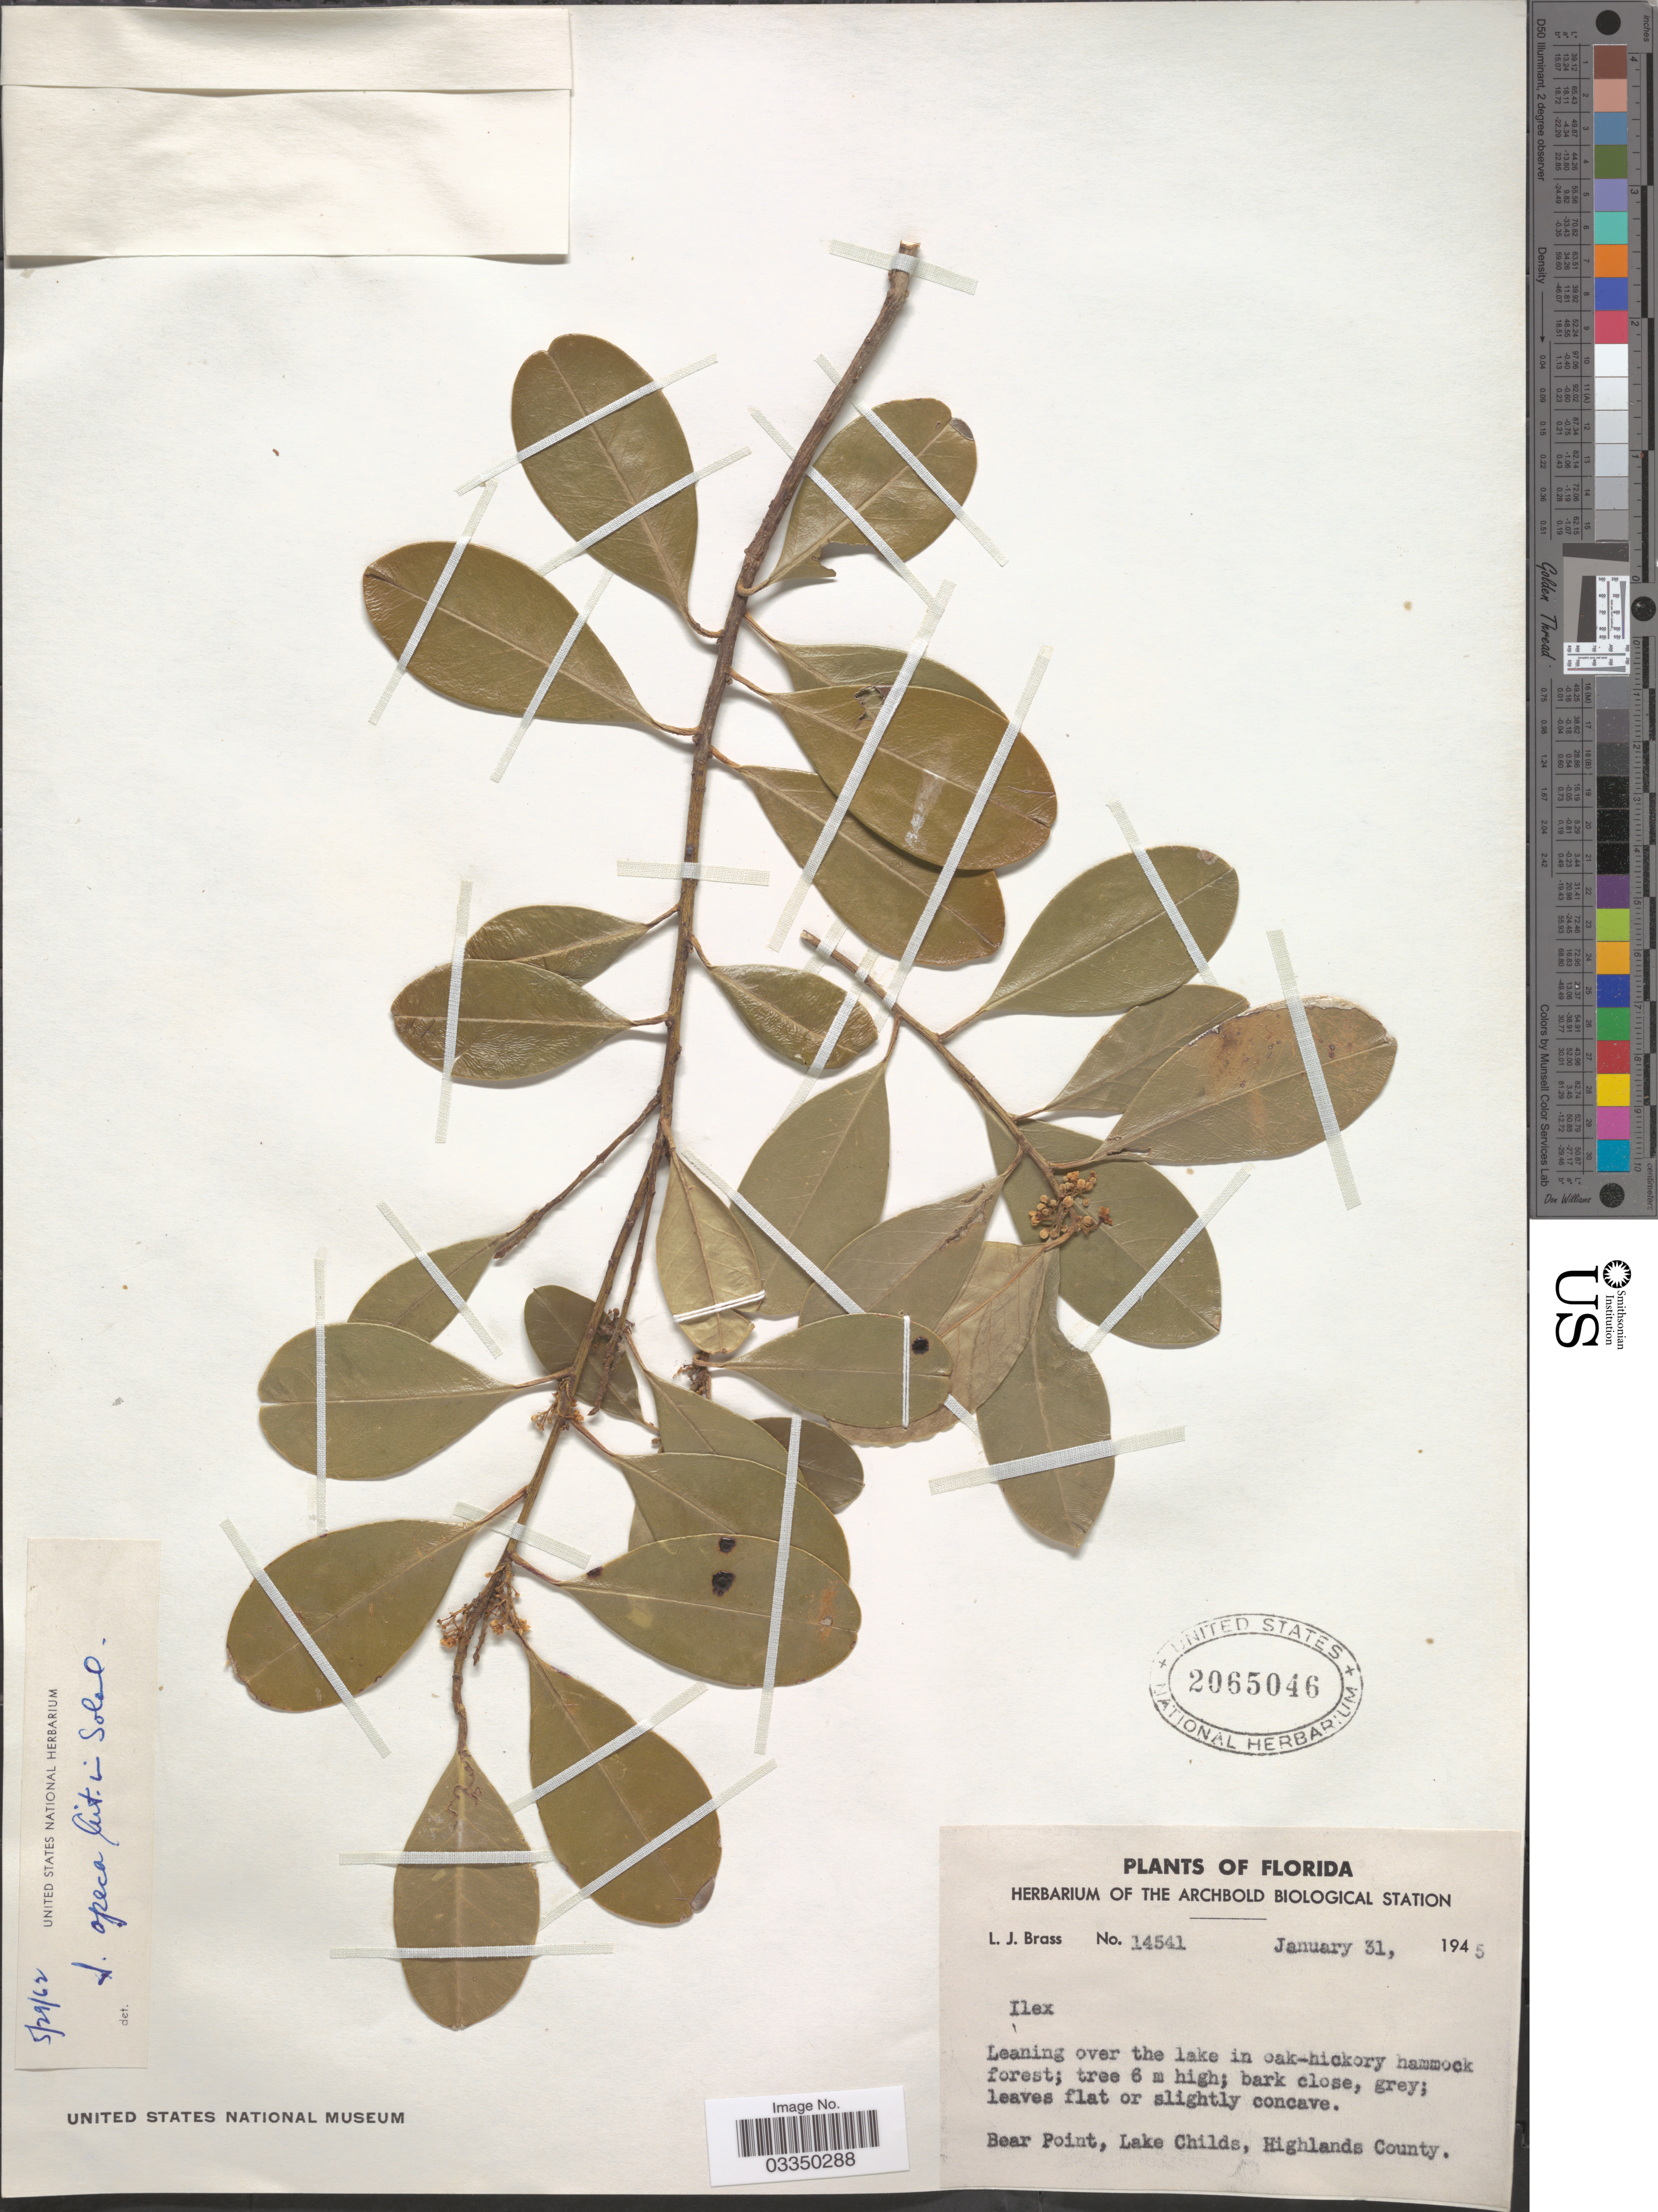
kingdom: Plantae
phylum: Tracheophyta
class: Magnoliopsida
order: Aquifoliales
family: Aquifoliaceae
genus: Ilex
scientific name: Ilex opaca f. subintegra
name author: Weath.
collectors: L. J. Brass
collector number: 14541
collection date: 1945-01-31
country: United States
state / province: Florida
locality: Leaning over the lake in oak-hickory hammock forest. Bear Point, Lake Childs, Highlands County.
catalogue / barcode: US 2065046